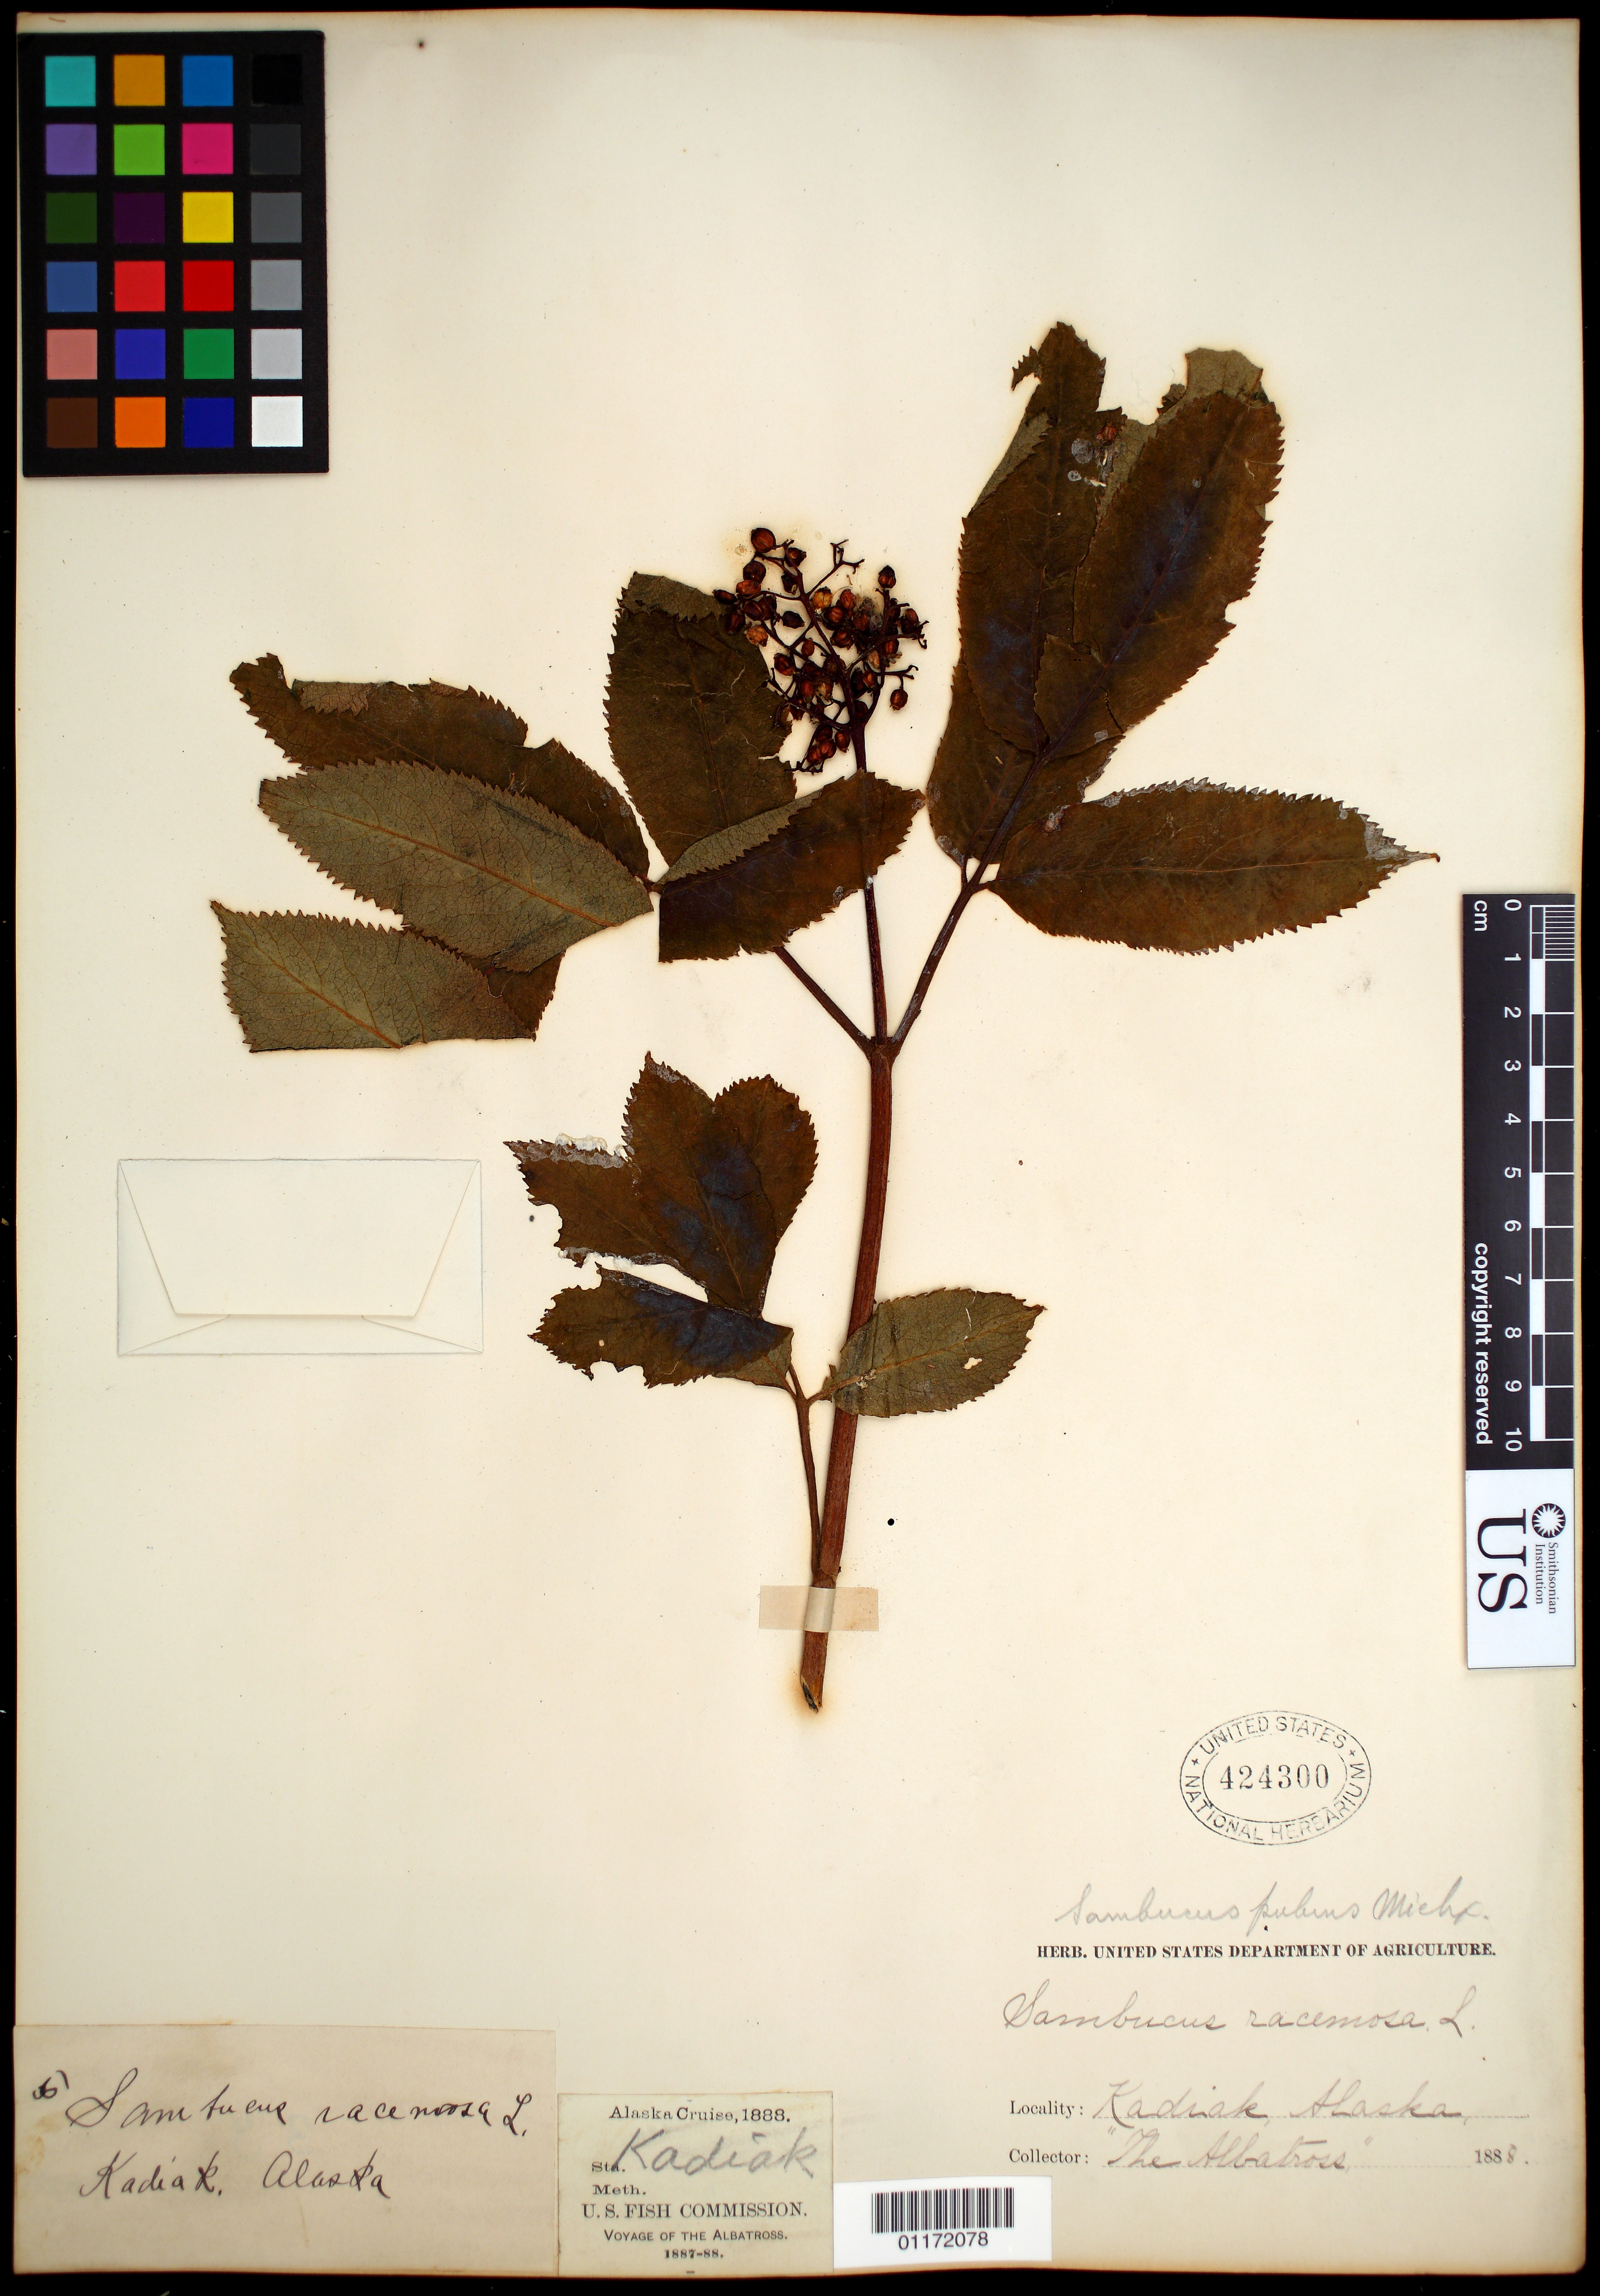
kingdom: Plantae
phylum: Tracheophyta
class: Magnoliopsida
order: Dipsacales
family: Viburnaceae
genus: Sambucus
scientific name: Sambucus pubens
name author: Michx.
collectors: "The Albatross"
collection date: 1888-08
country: United States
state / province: Alaska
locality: Kodiak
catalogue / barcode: US 424300